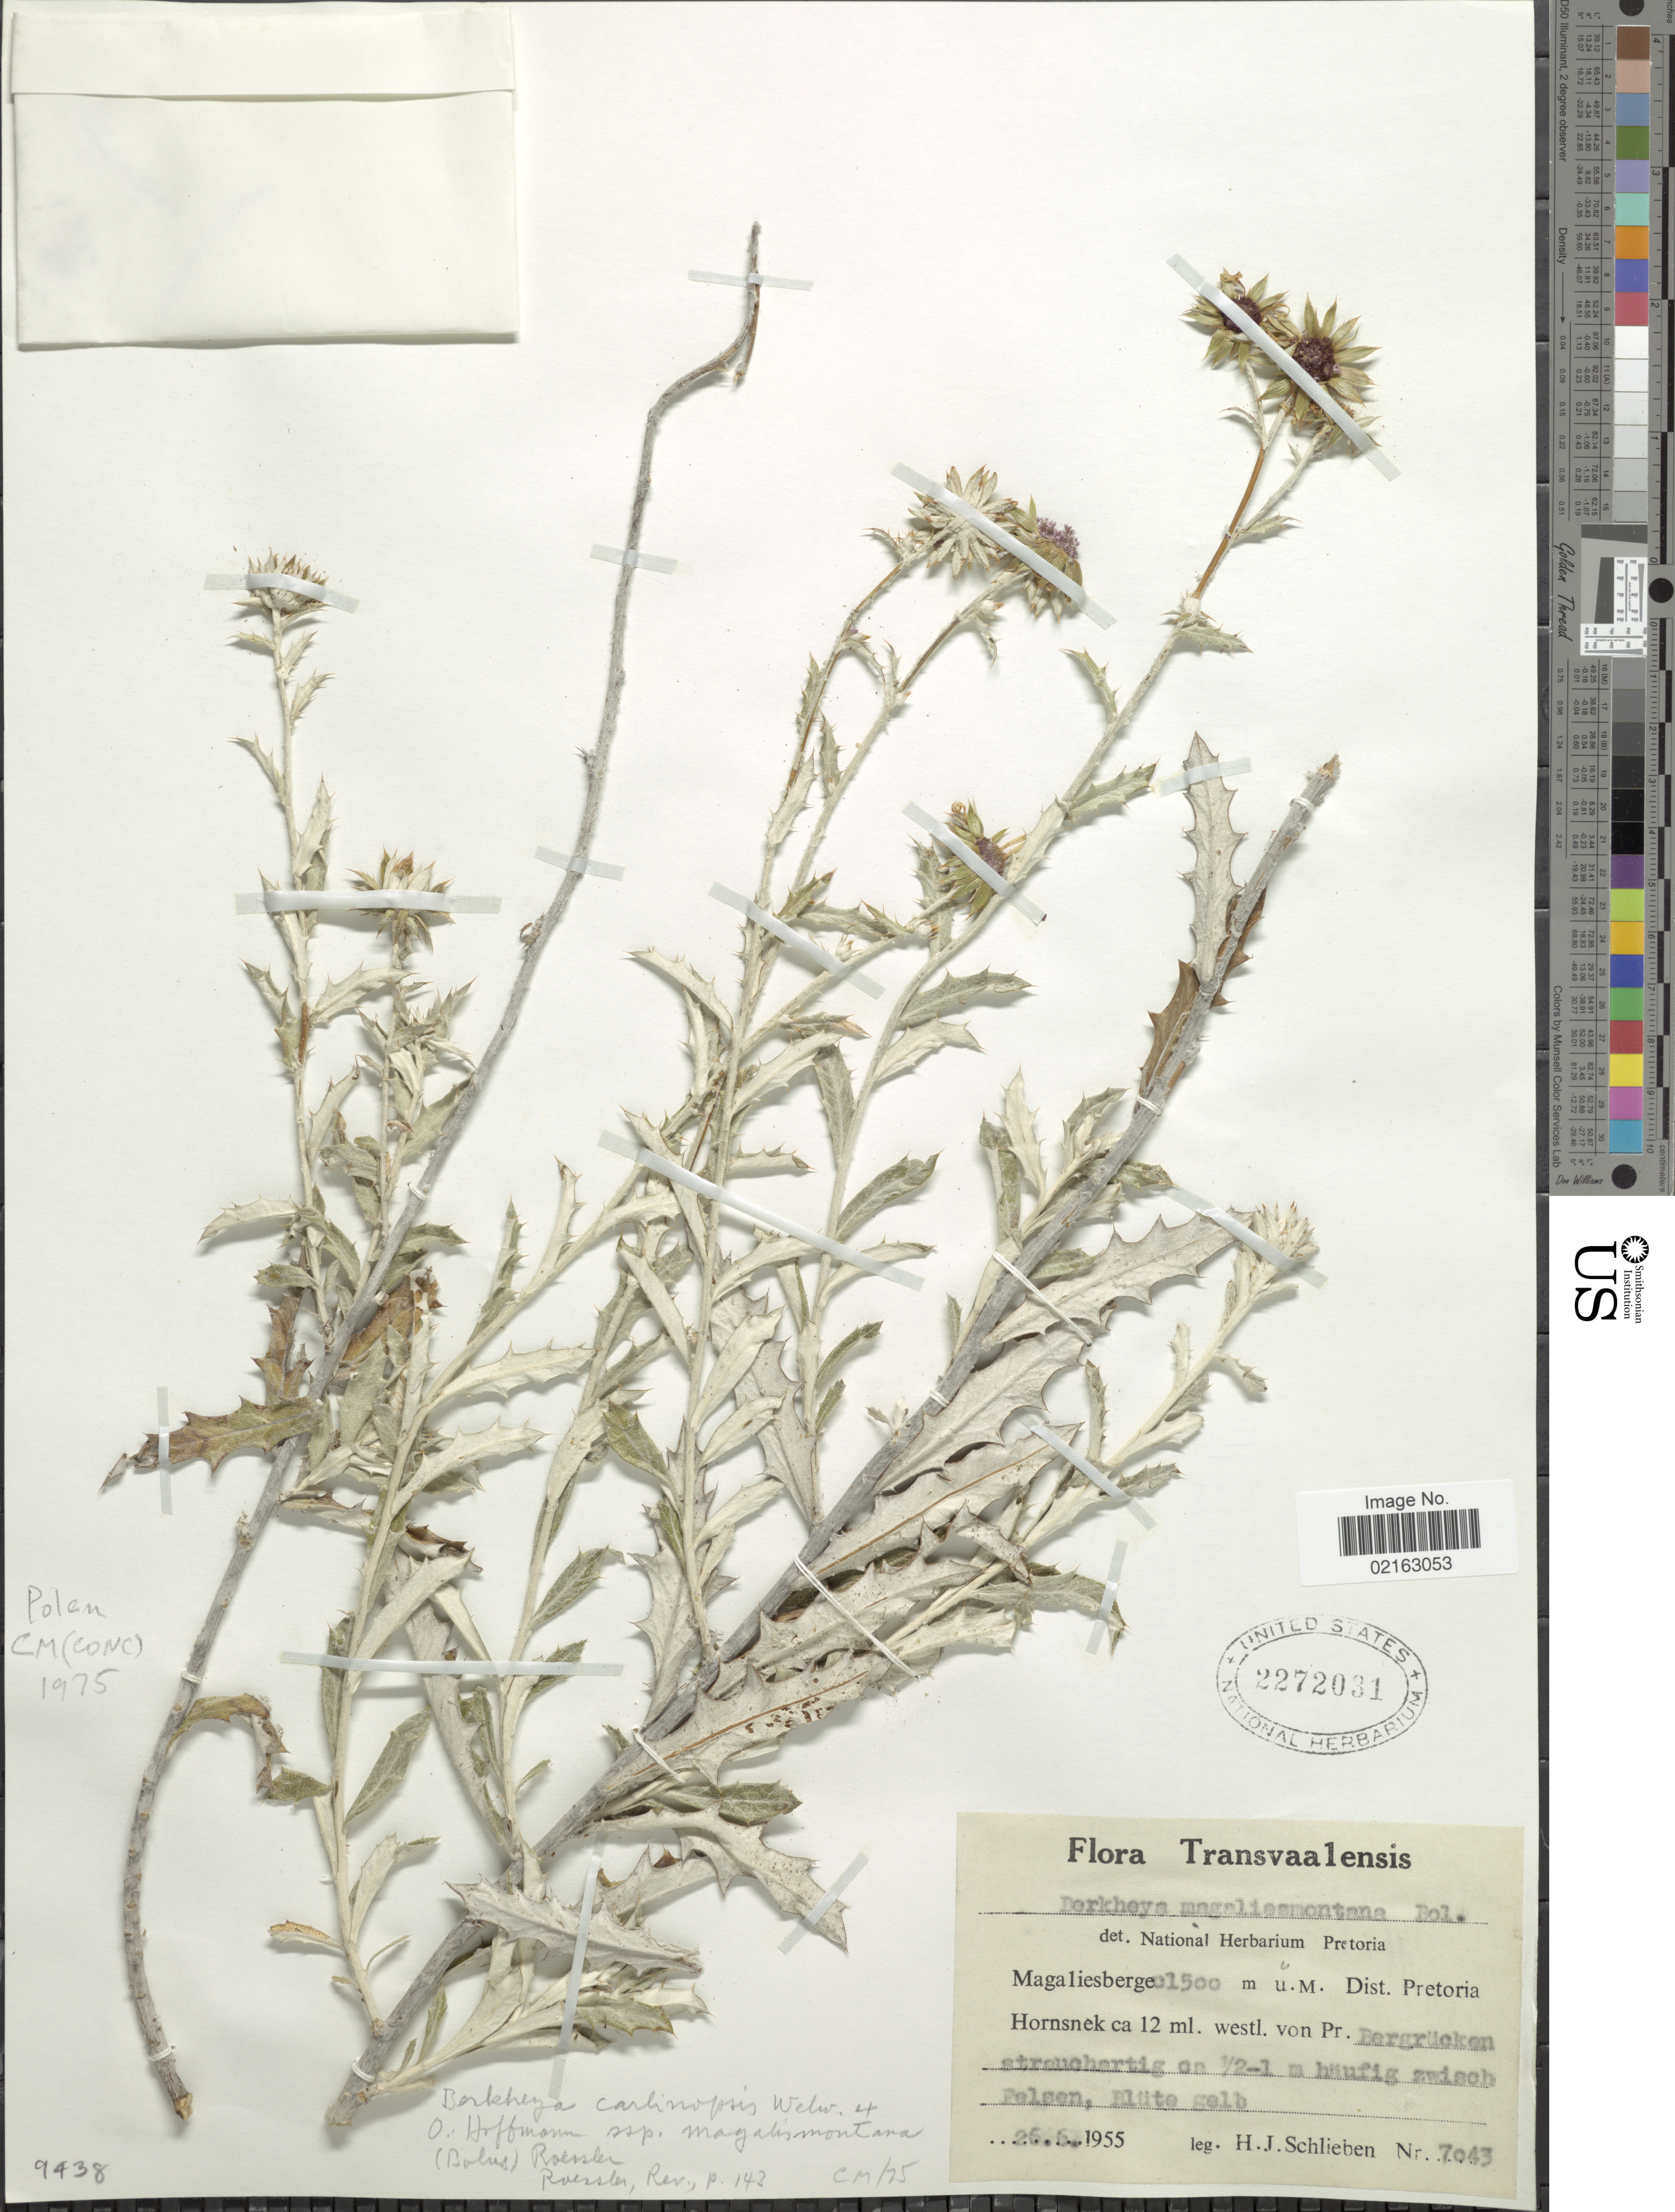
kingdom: Plantae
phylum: Tracheophyta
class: Magnoliopsida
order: Asterales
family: Asteraceae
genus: Berkheya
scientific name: Berkheya carlinopsis subsp. magalismontana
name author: (Bolus) Roessler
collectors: H. J. Schlieben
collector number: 7043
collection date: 1955-06-26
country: South Africa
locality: Transvaalensis. Magaliesberge. Dist. Pretoria Hornsnek ca 12 ml. westl. von Pr. Bergrücken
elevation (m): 1500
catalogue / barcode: US 2272031